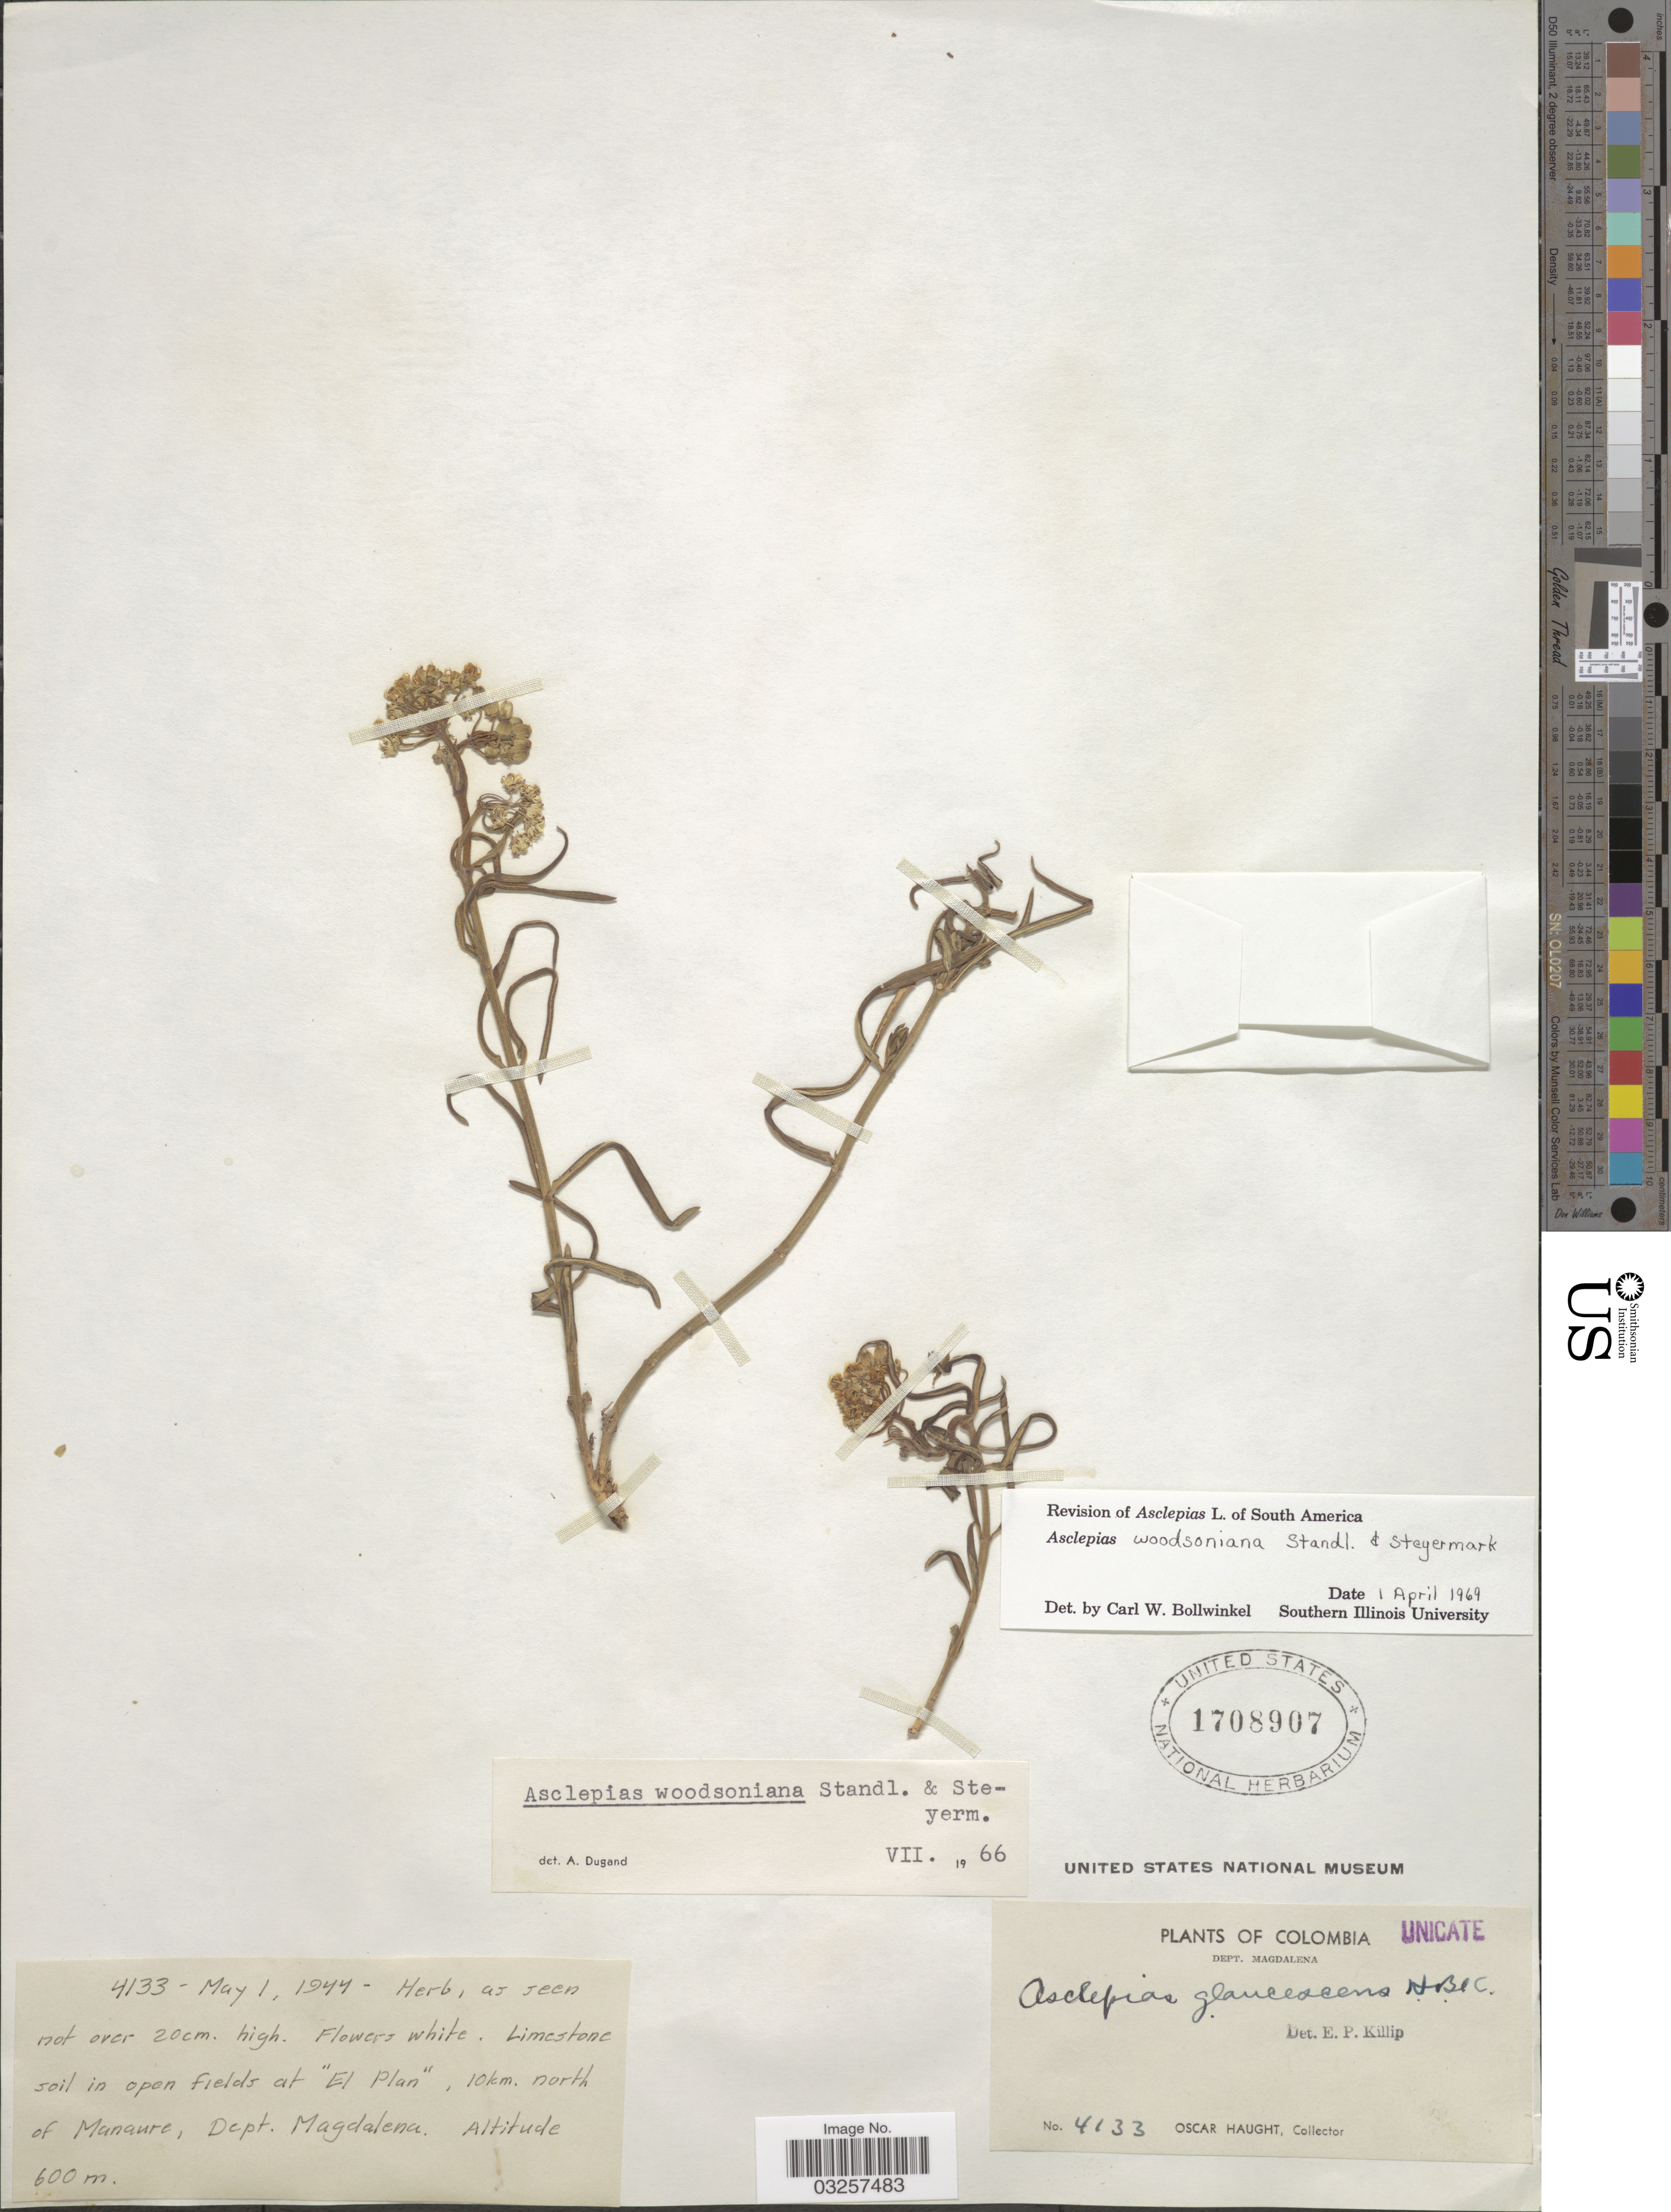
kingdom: Plantae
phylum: Tracheophyta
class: Magnoliopsida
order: Gentianales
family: Apocynaceae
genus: Asclepias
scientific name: Asclepias woodsoniana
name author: Standl. & Steyerm.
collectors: O. L. Haught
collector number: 4133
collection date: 1944-05-01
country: Colombia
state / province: Magdalena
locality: Dept. Magdalena. Limestone soil in open fields at "El Plan", 10km. north of Manaure.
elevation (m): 600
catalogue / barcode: US 1708907